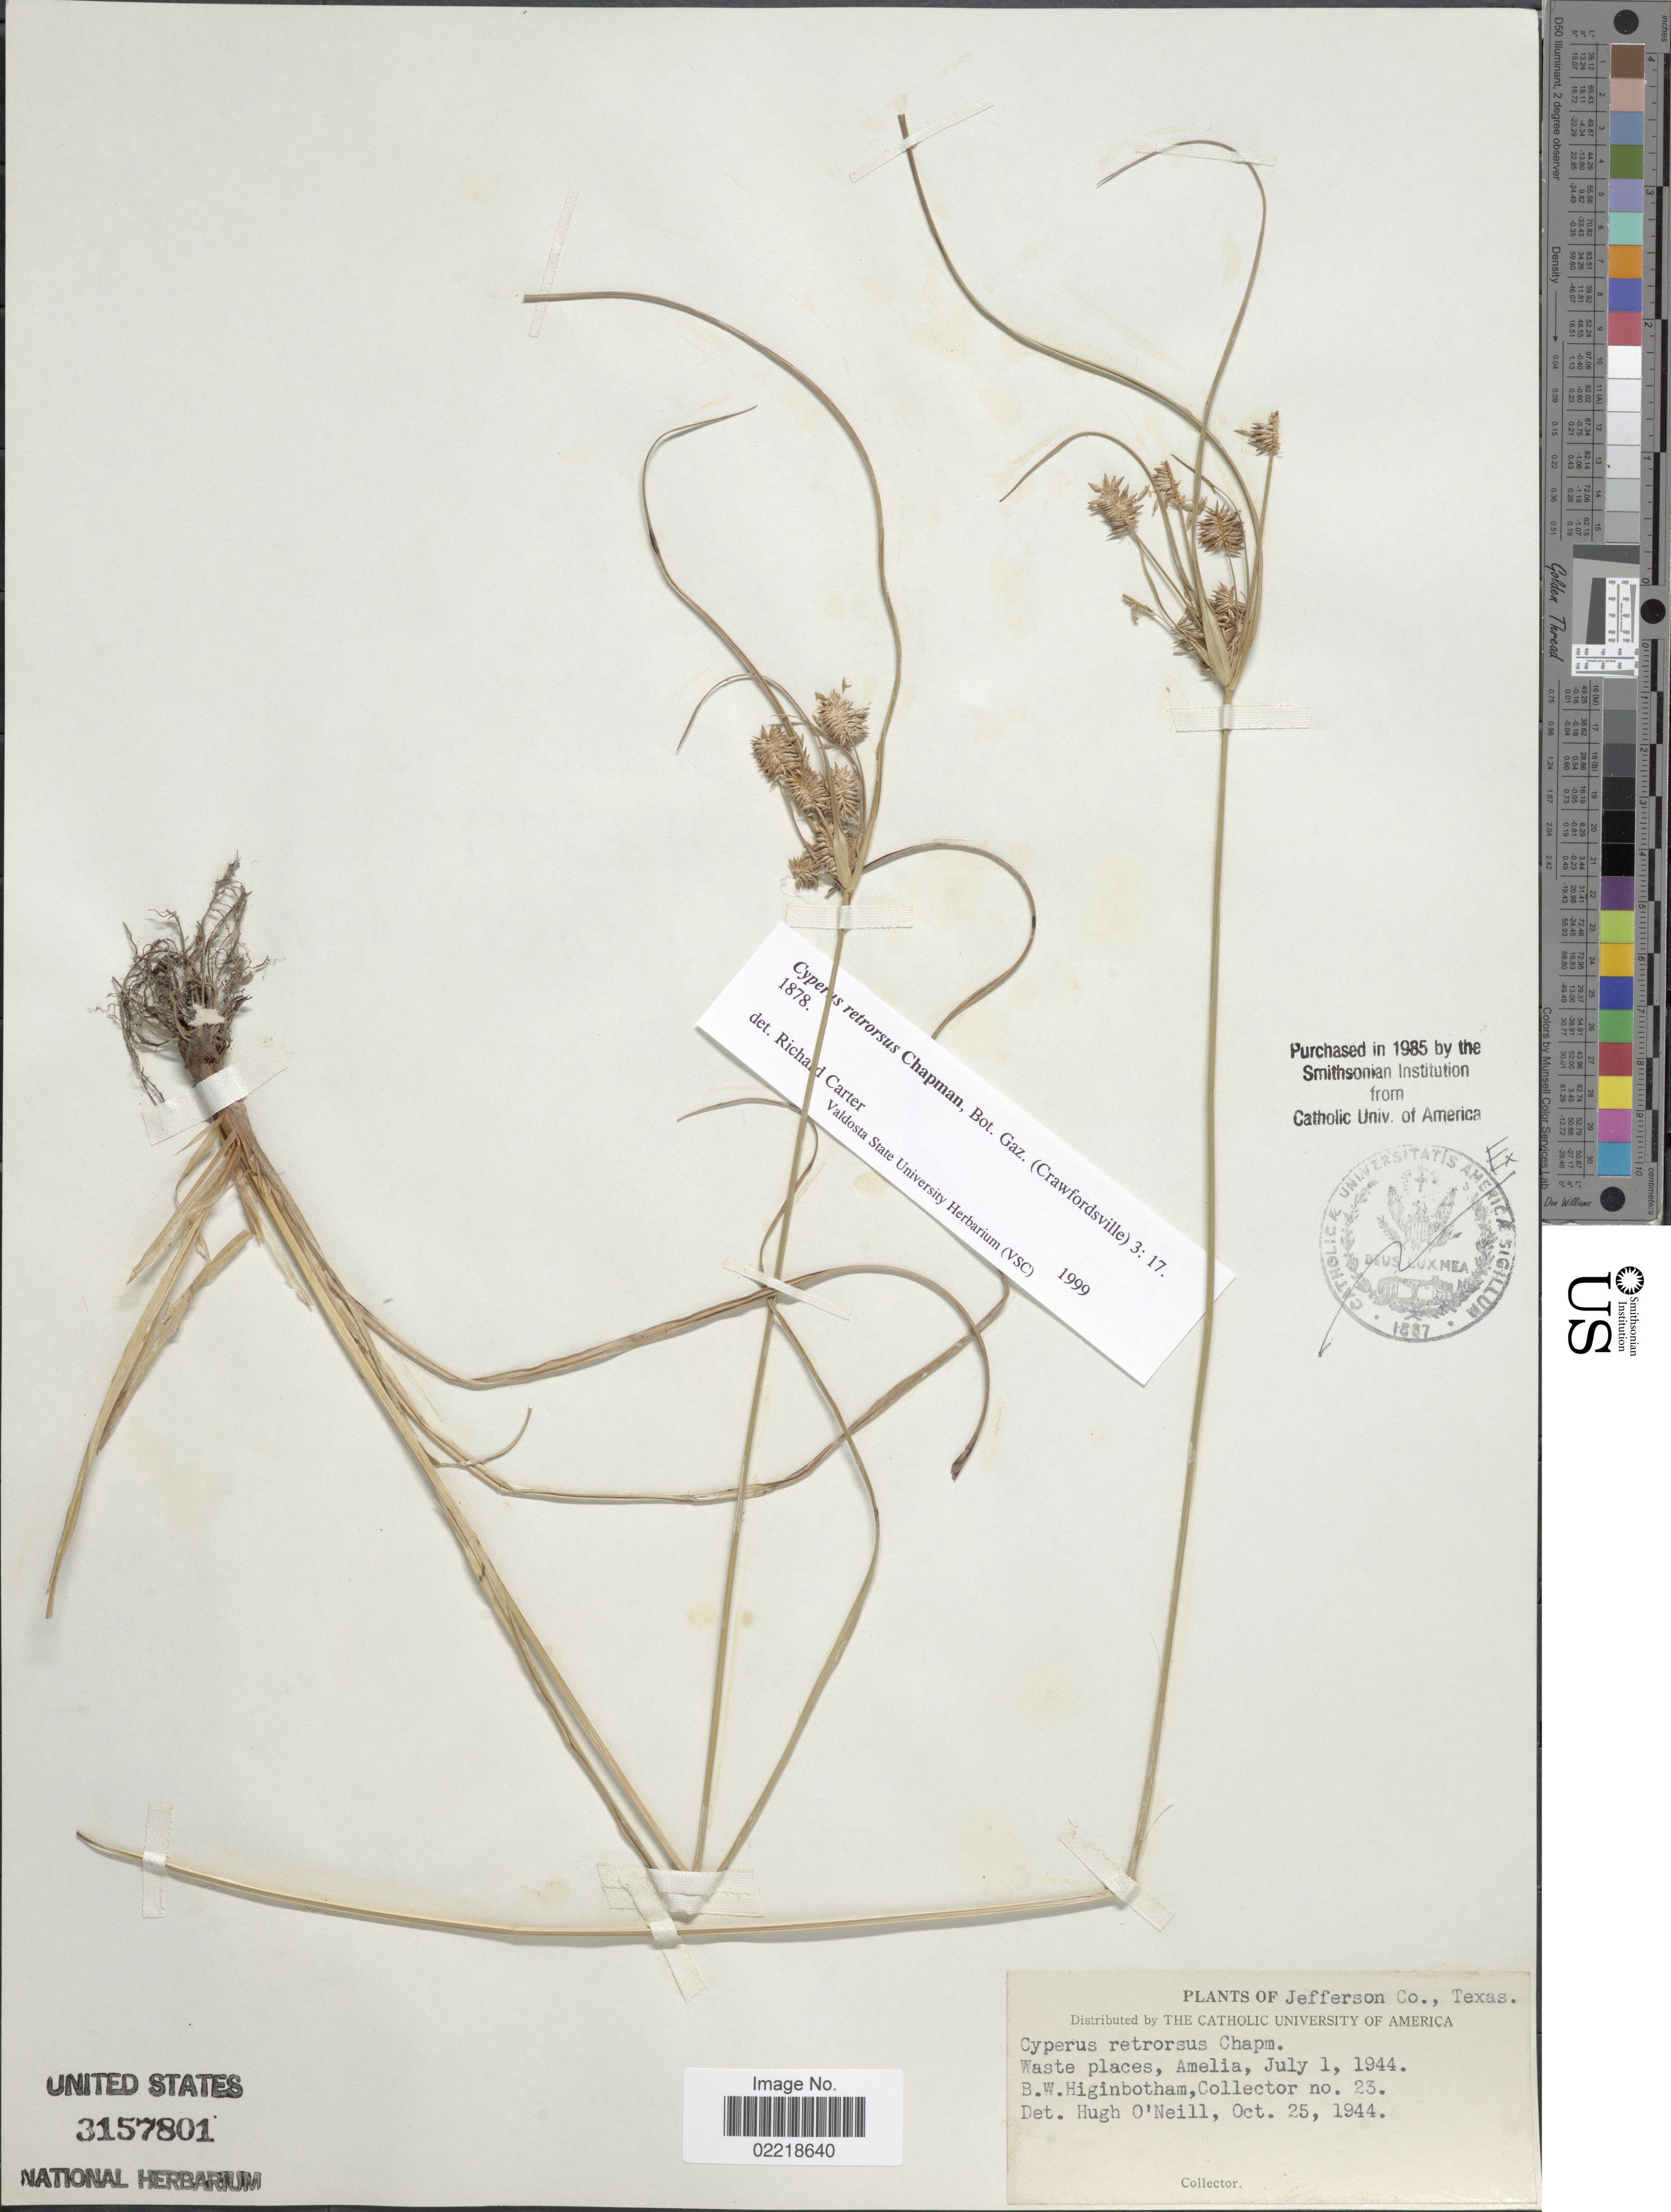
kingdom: Plantae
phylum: Tracheophyta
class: Liliopsida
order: Poales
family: Cyperaceae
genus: Cyperus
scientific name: Cyperus retrorsus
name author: Chapm.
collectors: N. Higinbotham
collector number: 23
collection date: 1944-07-01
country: United States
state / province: Texas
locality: Jefferson Co. Amelia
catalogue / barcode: US 3157801